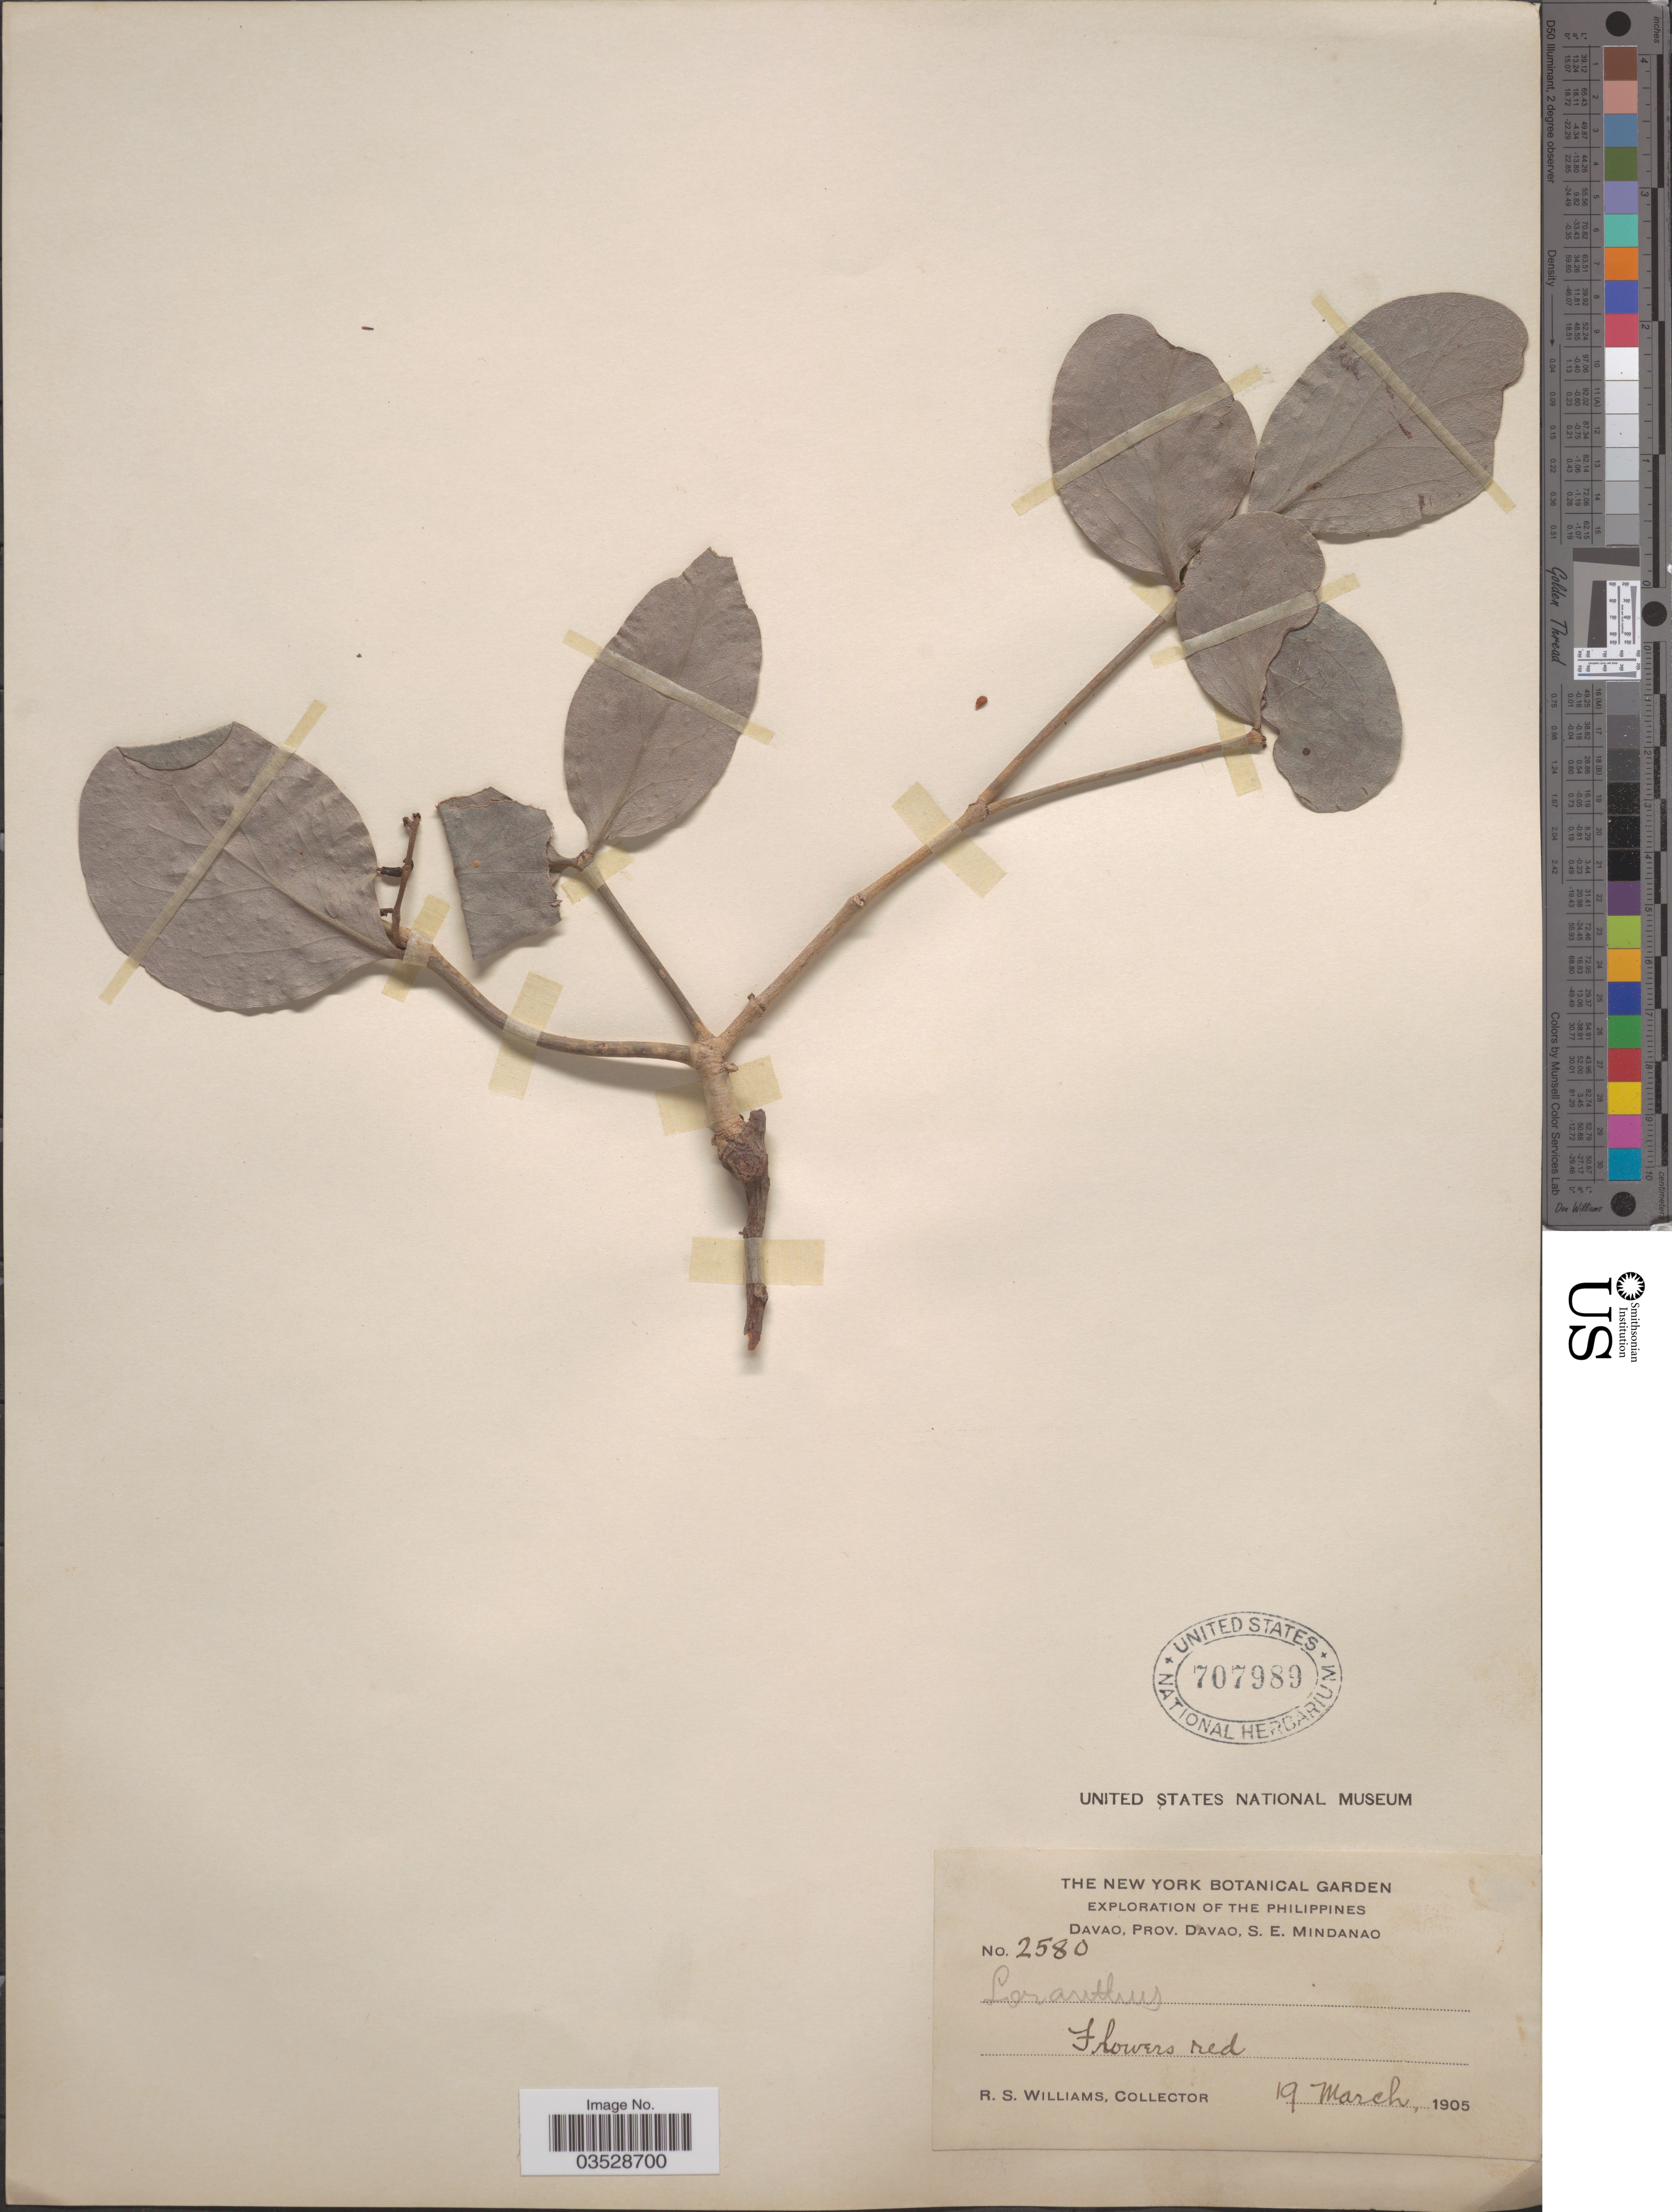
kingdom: Plantae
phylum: Tracheophyta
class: Magnoliopsida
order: Santalales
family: Loranthaceae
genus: Loranthus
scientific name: Loranthus sp.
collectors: R. S. Williams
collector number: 2580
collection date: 1905-03-19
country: Philippines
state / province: Davao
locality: Davao, Prov. Davao, S.E. Mindanao.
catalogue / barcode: US 707989